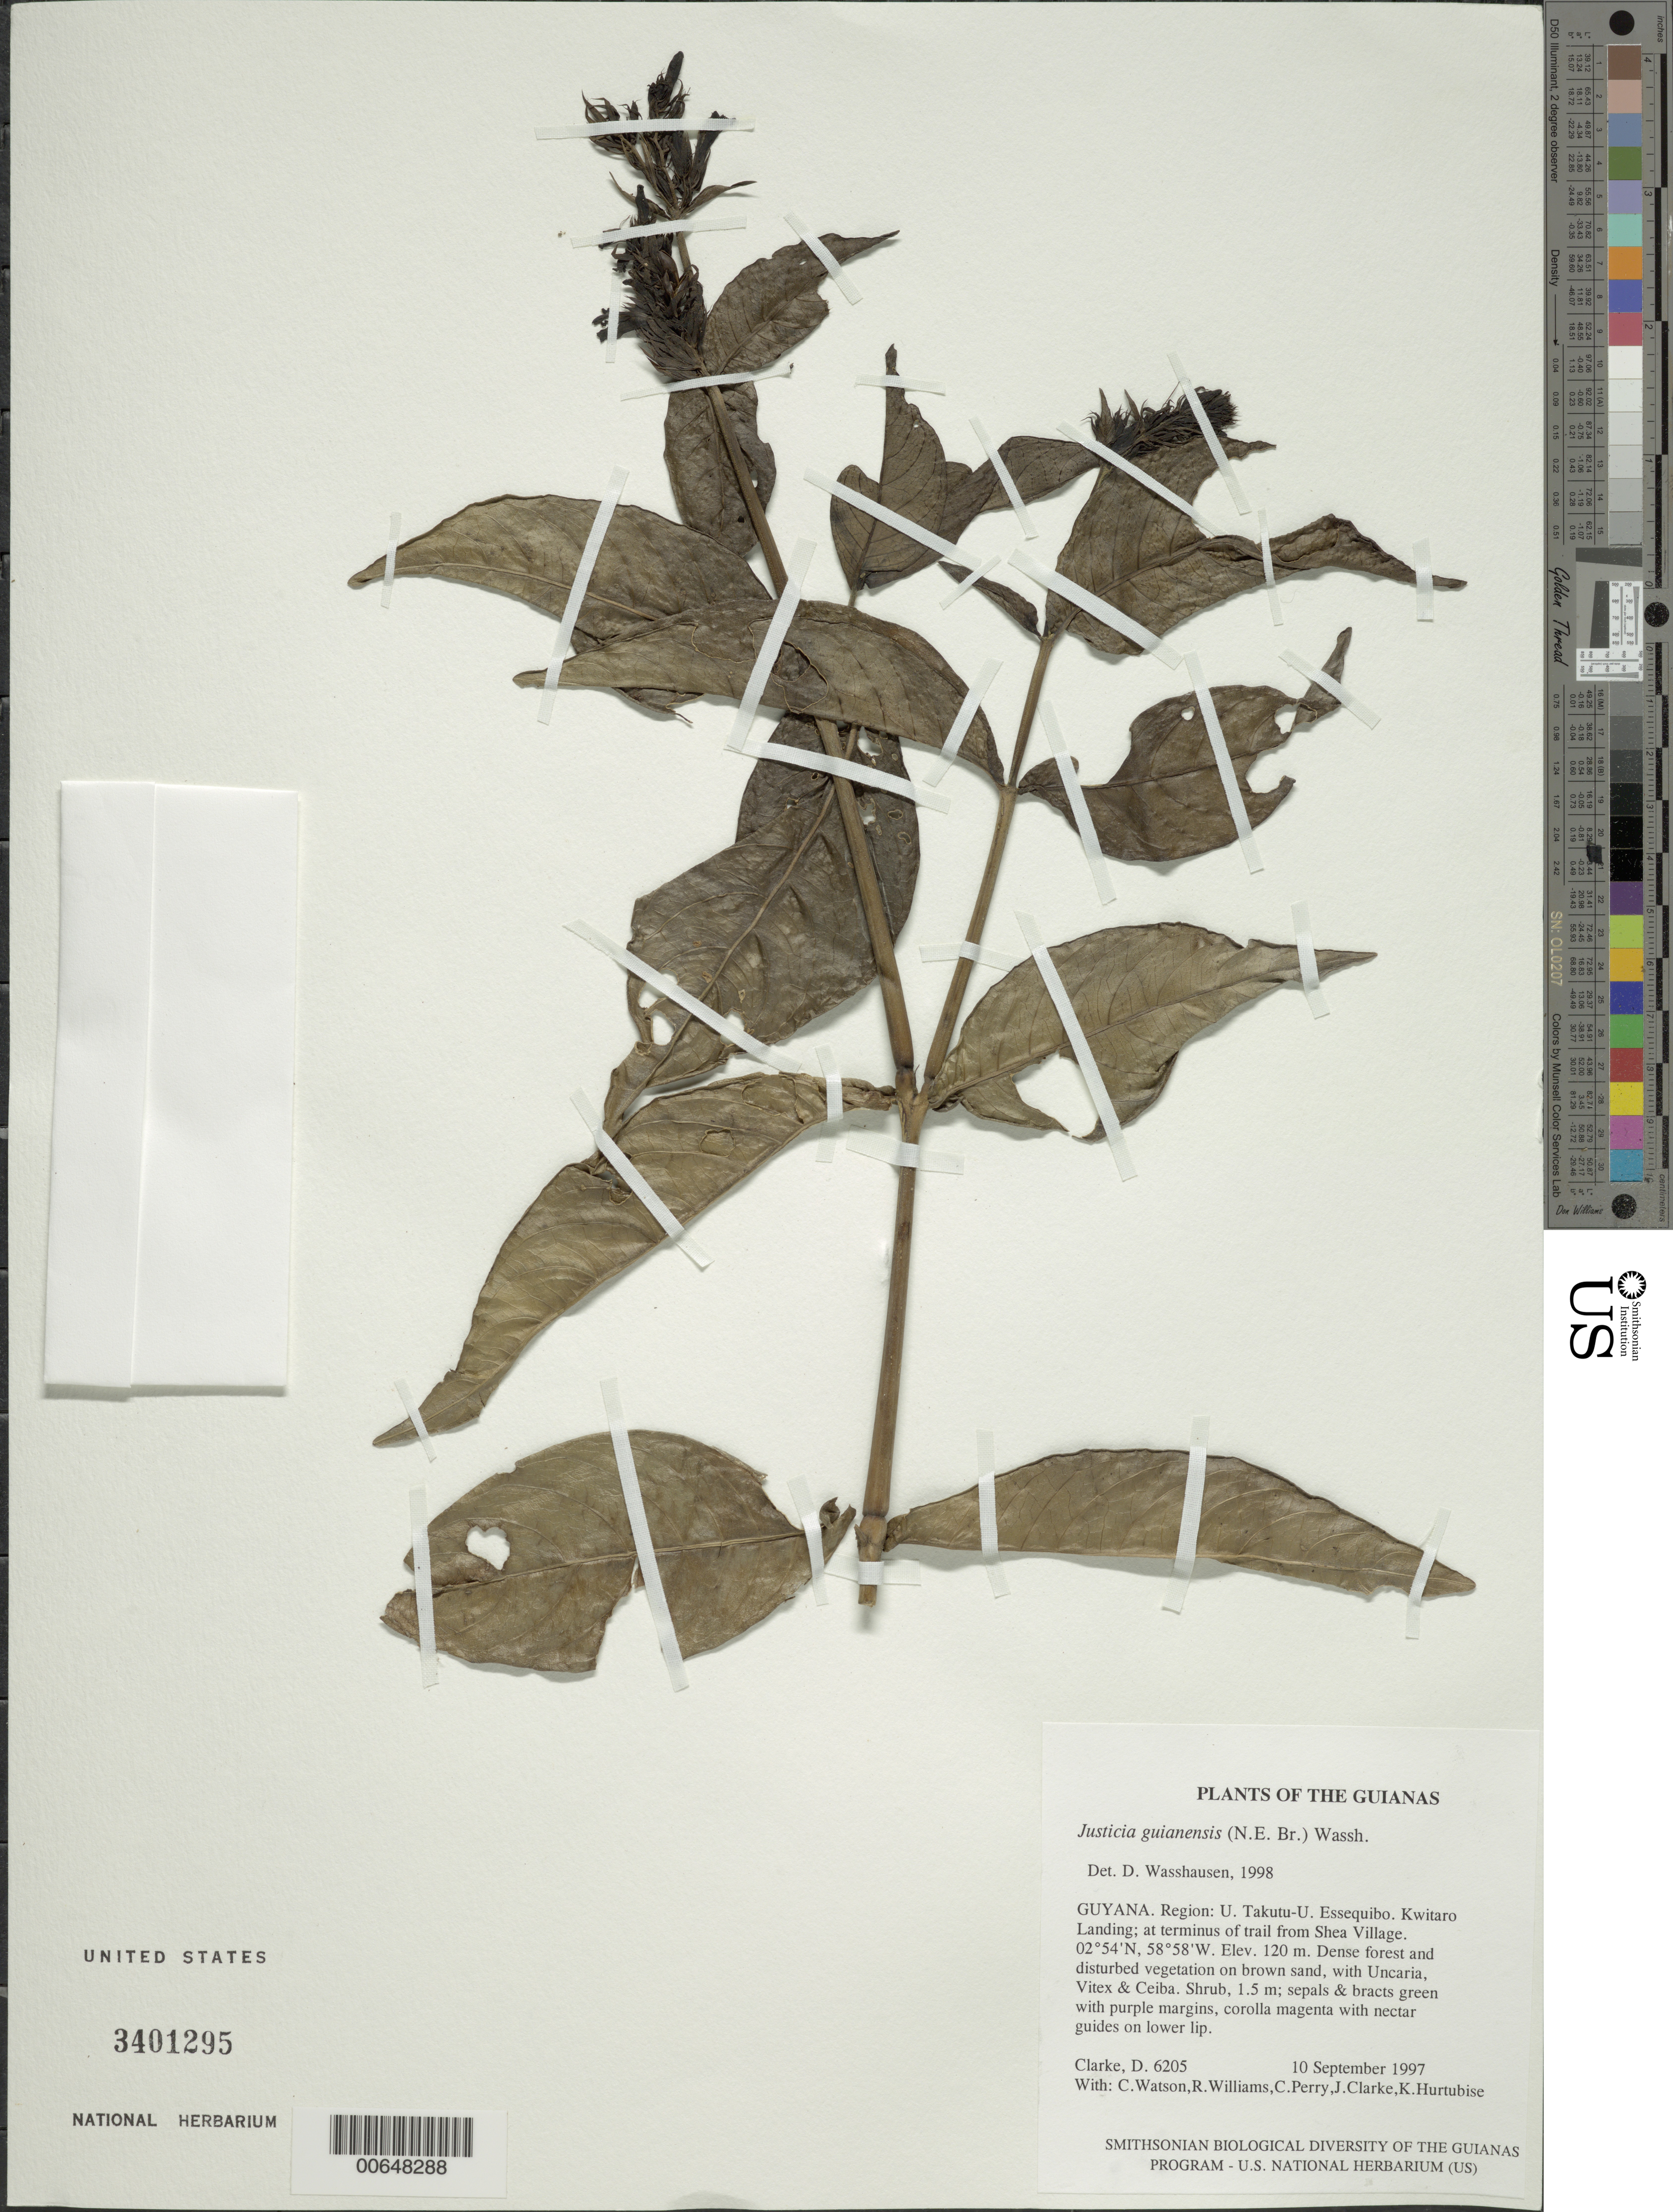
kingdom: Plantae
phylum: Tracheophyta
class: Magnoliopsida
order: Lamiales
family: Acanthaceae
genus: Justicia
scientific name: Justicia guianensis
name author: (N.E. Br.) Wassh.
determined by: Wasshausen, Dieter C., (BOT), Smithsonian Institution - National Museum of Natural History (UNITED STATES)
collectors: H. D. Clarke, C. Watson, R. Williams, C. Perry, J. Clarke & K. Hurtubise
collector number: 6205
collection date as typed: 10 September 1997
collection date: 1997-09-10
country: Guyana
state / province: U. Takutu-U. Essequibo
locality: Kwitaro Landing; at terminus of trail from Shea Village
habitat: Dense forest and disturbed vegetation on brown sand, with Uncaria, Vitex & Ceiba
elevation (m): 120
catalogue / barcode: US 3401295